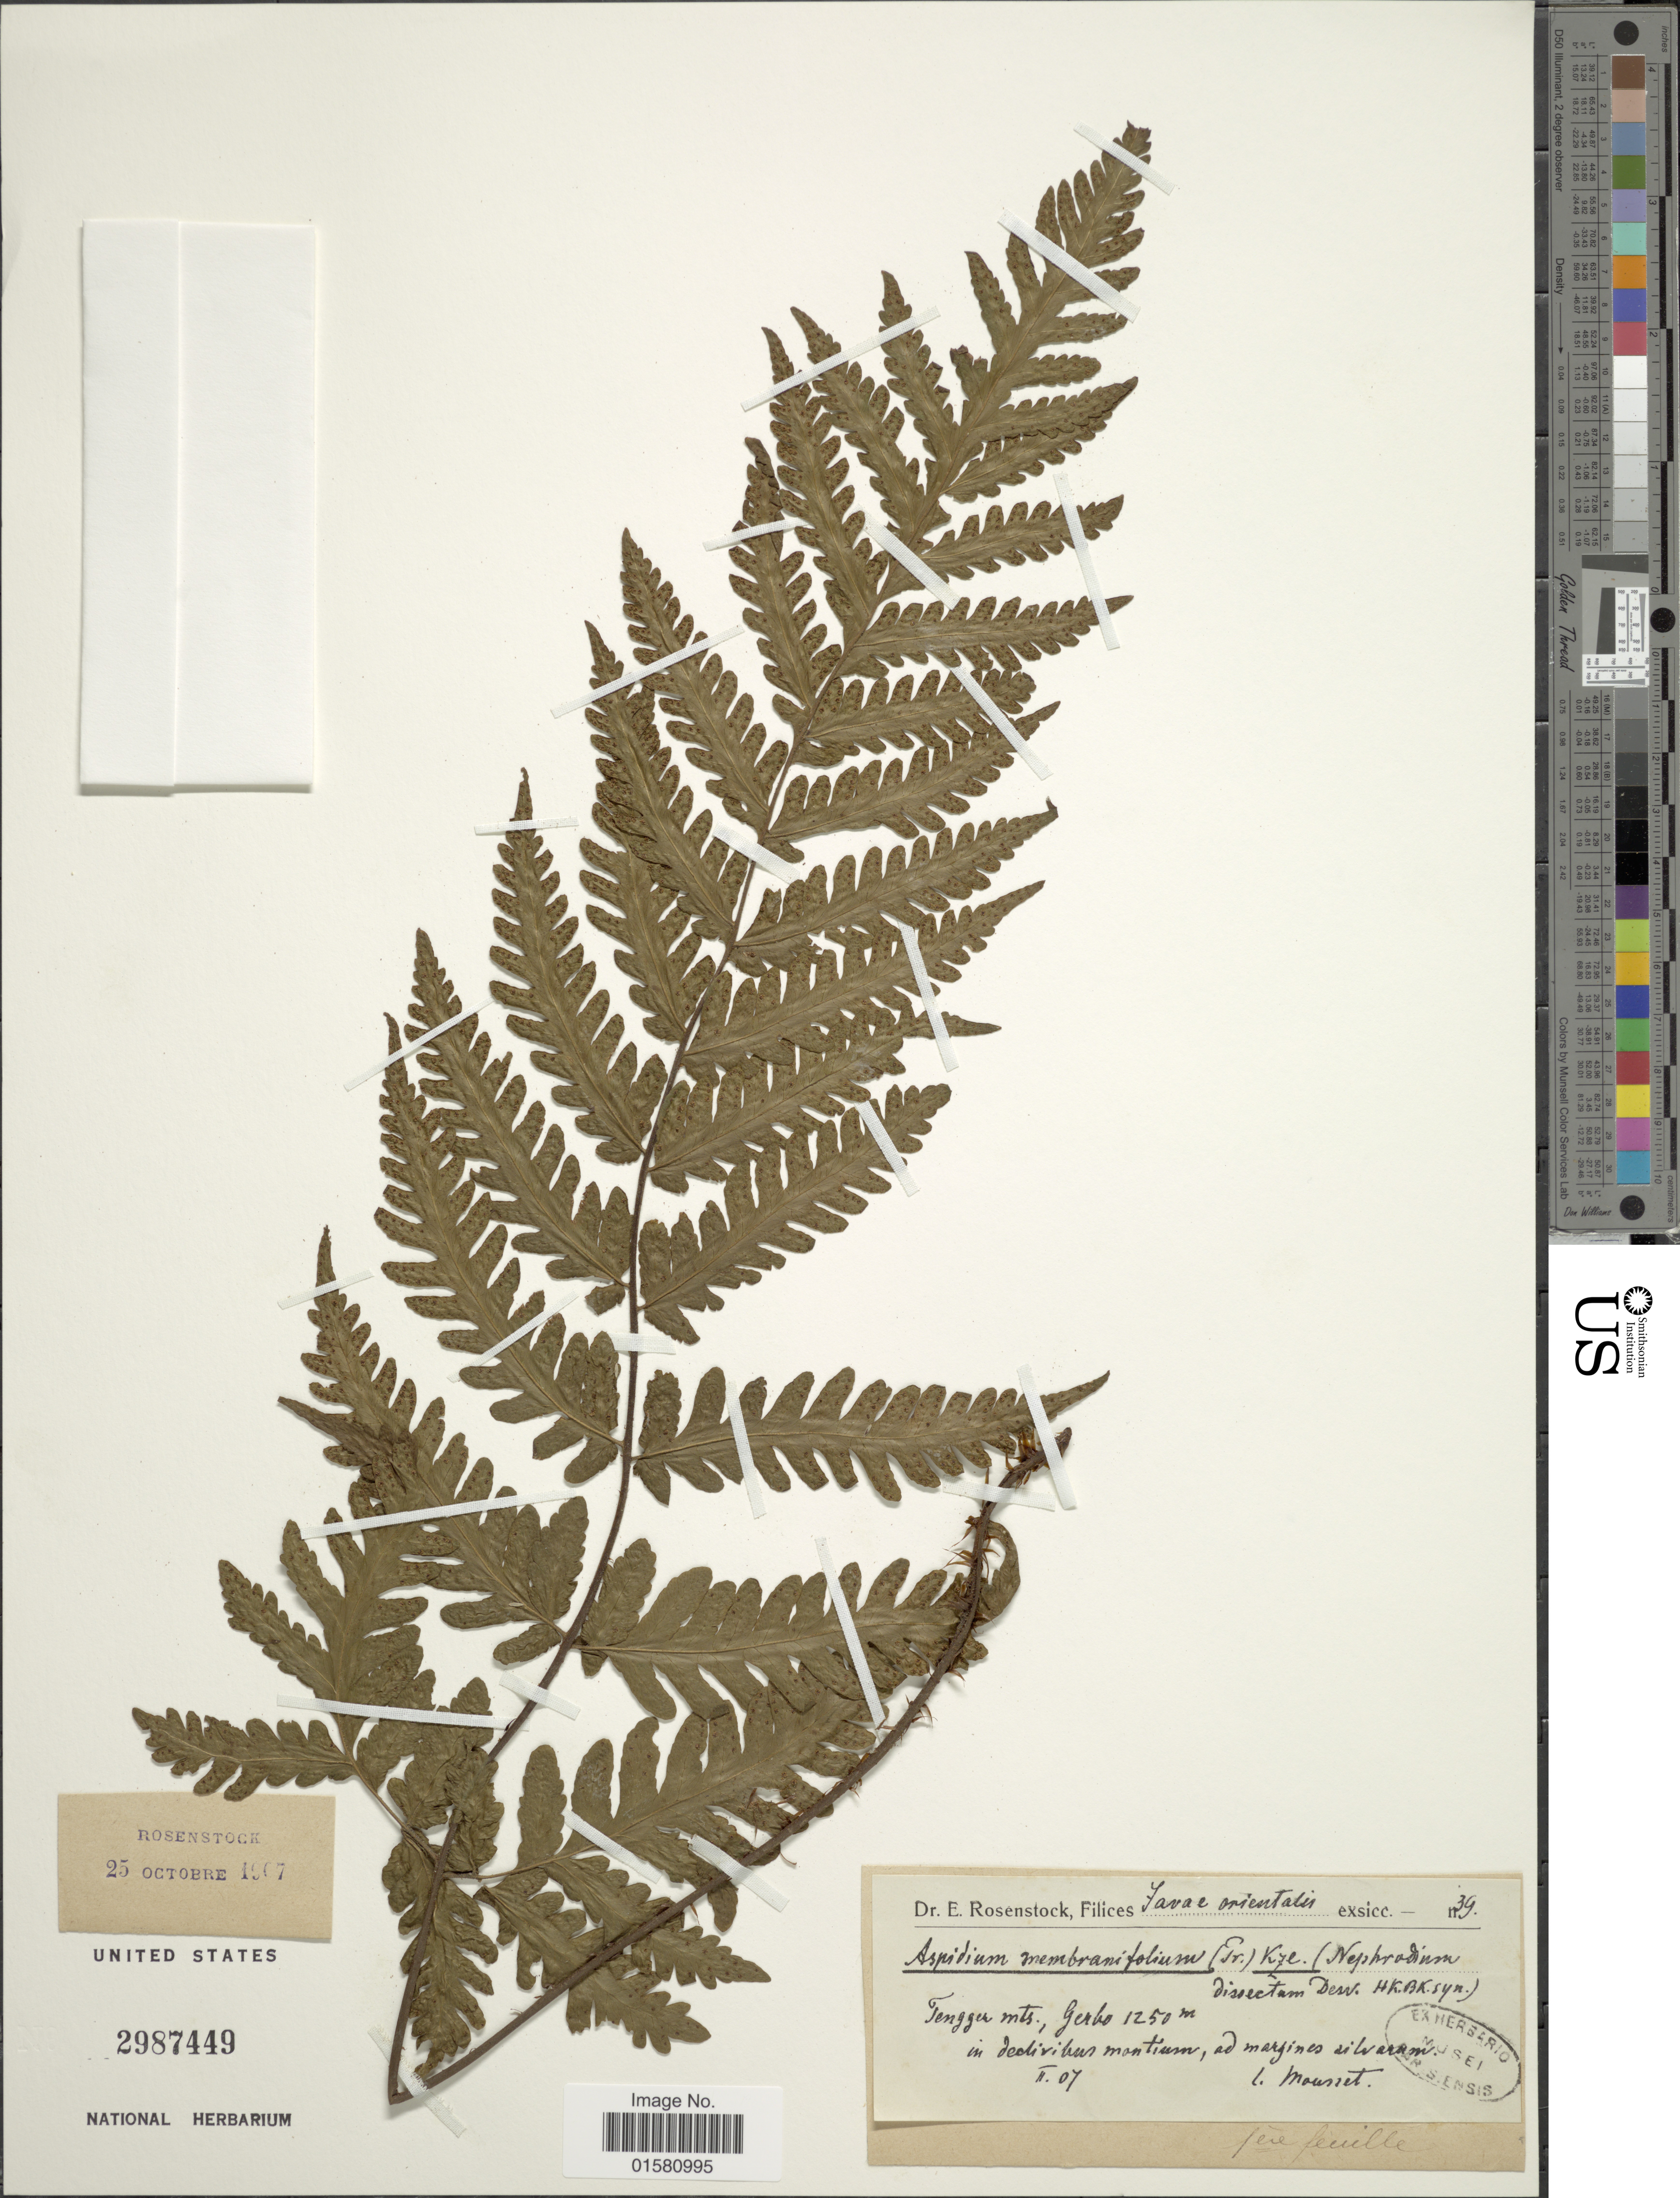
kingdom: Plantae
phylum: Tracheophyta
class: Polypodiopsida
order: Polypodiales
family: Tectariaceae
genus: Tectaria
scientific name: Tectaria dissecta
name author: (G. Forst.) Lellinger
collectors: Mousset, --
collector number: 39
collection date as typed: Transcribed d/m/y: /2/7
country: Indonesia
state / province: Java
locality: Tengger Mts., Gerbo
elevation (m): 1250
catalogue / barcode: US 2987449